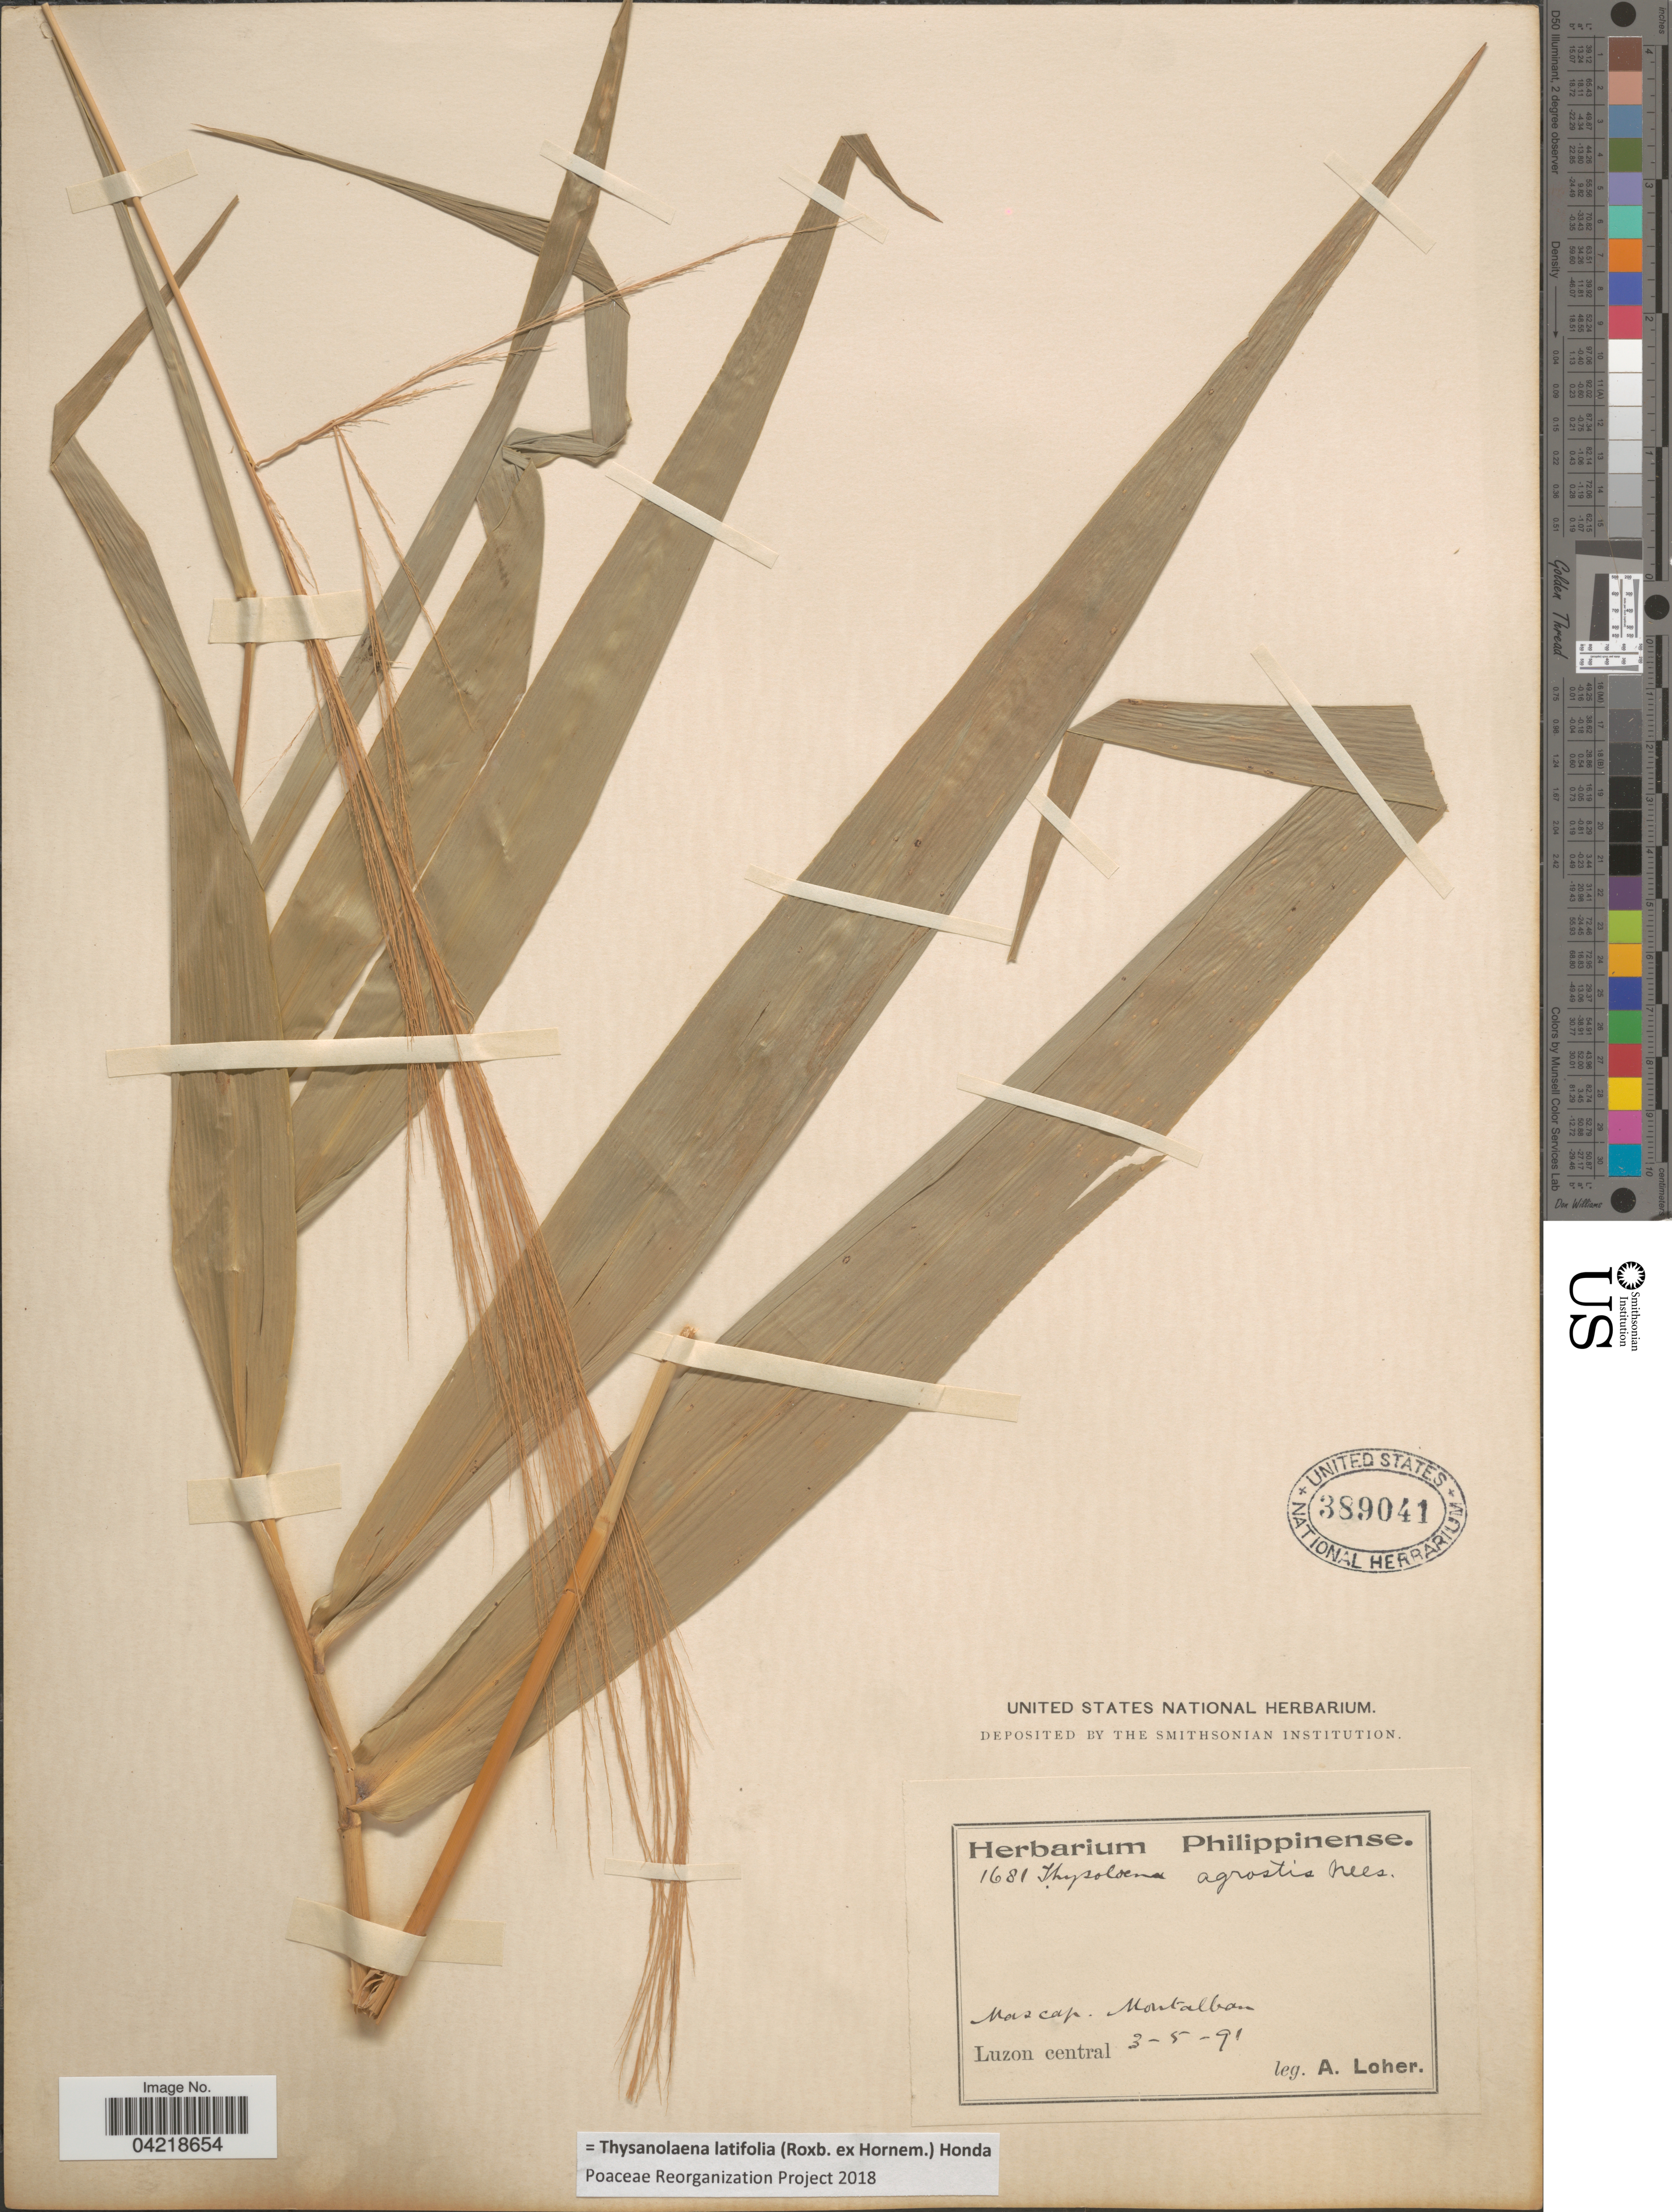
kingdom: Plantae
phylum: Tracheophyta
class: Liliopsida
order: Poales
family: Poaceae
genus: Thysanolaena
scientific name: Thysanolaena latifolia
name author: (Roxb. ex Hornem.) Honda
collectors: A. Loher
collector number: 1681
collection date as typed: Transcribed d/m/y: 3/5/91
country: Philippines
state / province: Central Luzon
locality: Mascap. Montalban. Luzon central.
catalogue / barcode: US 389041